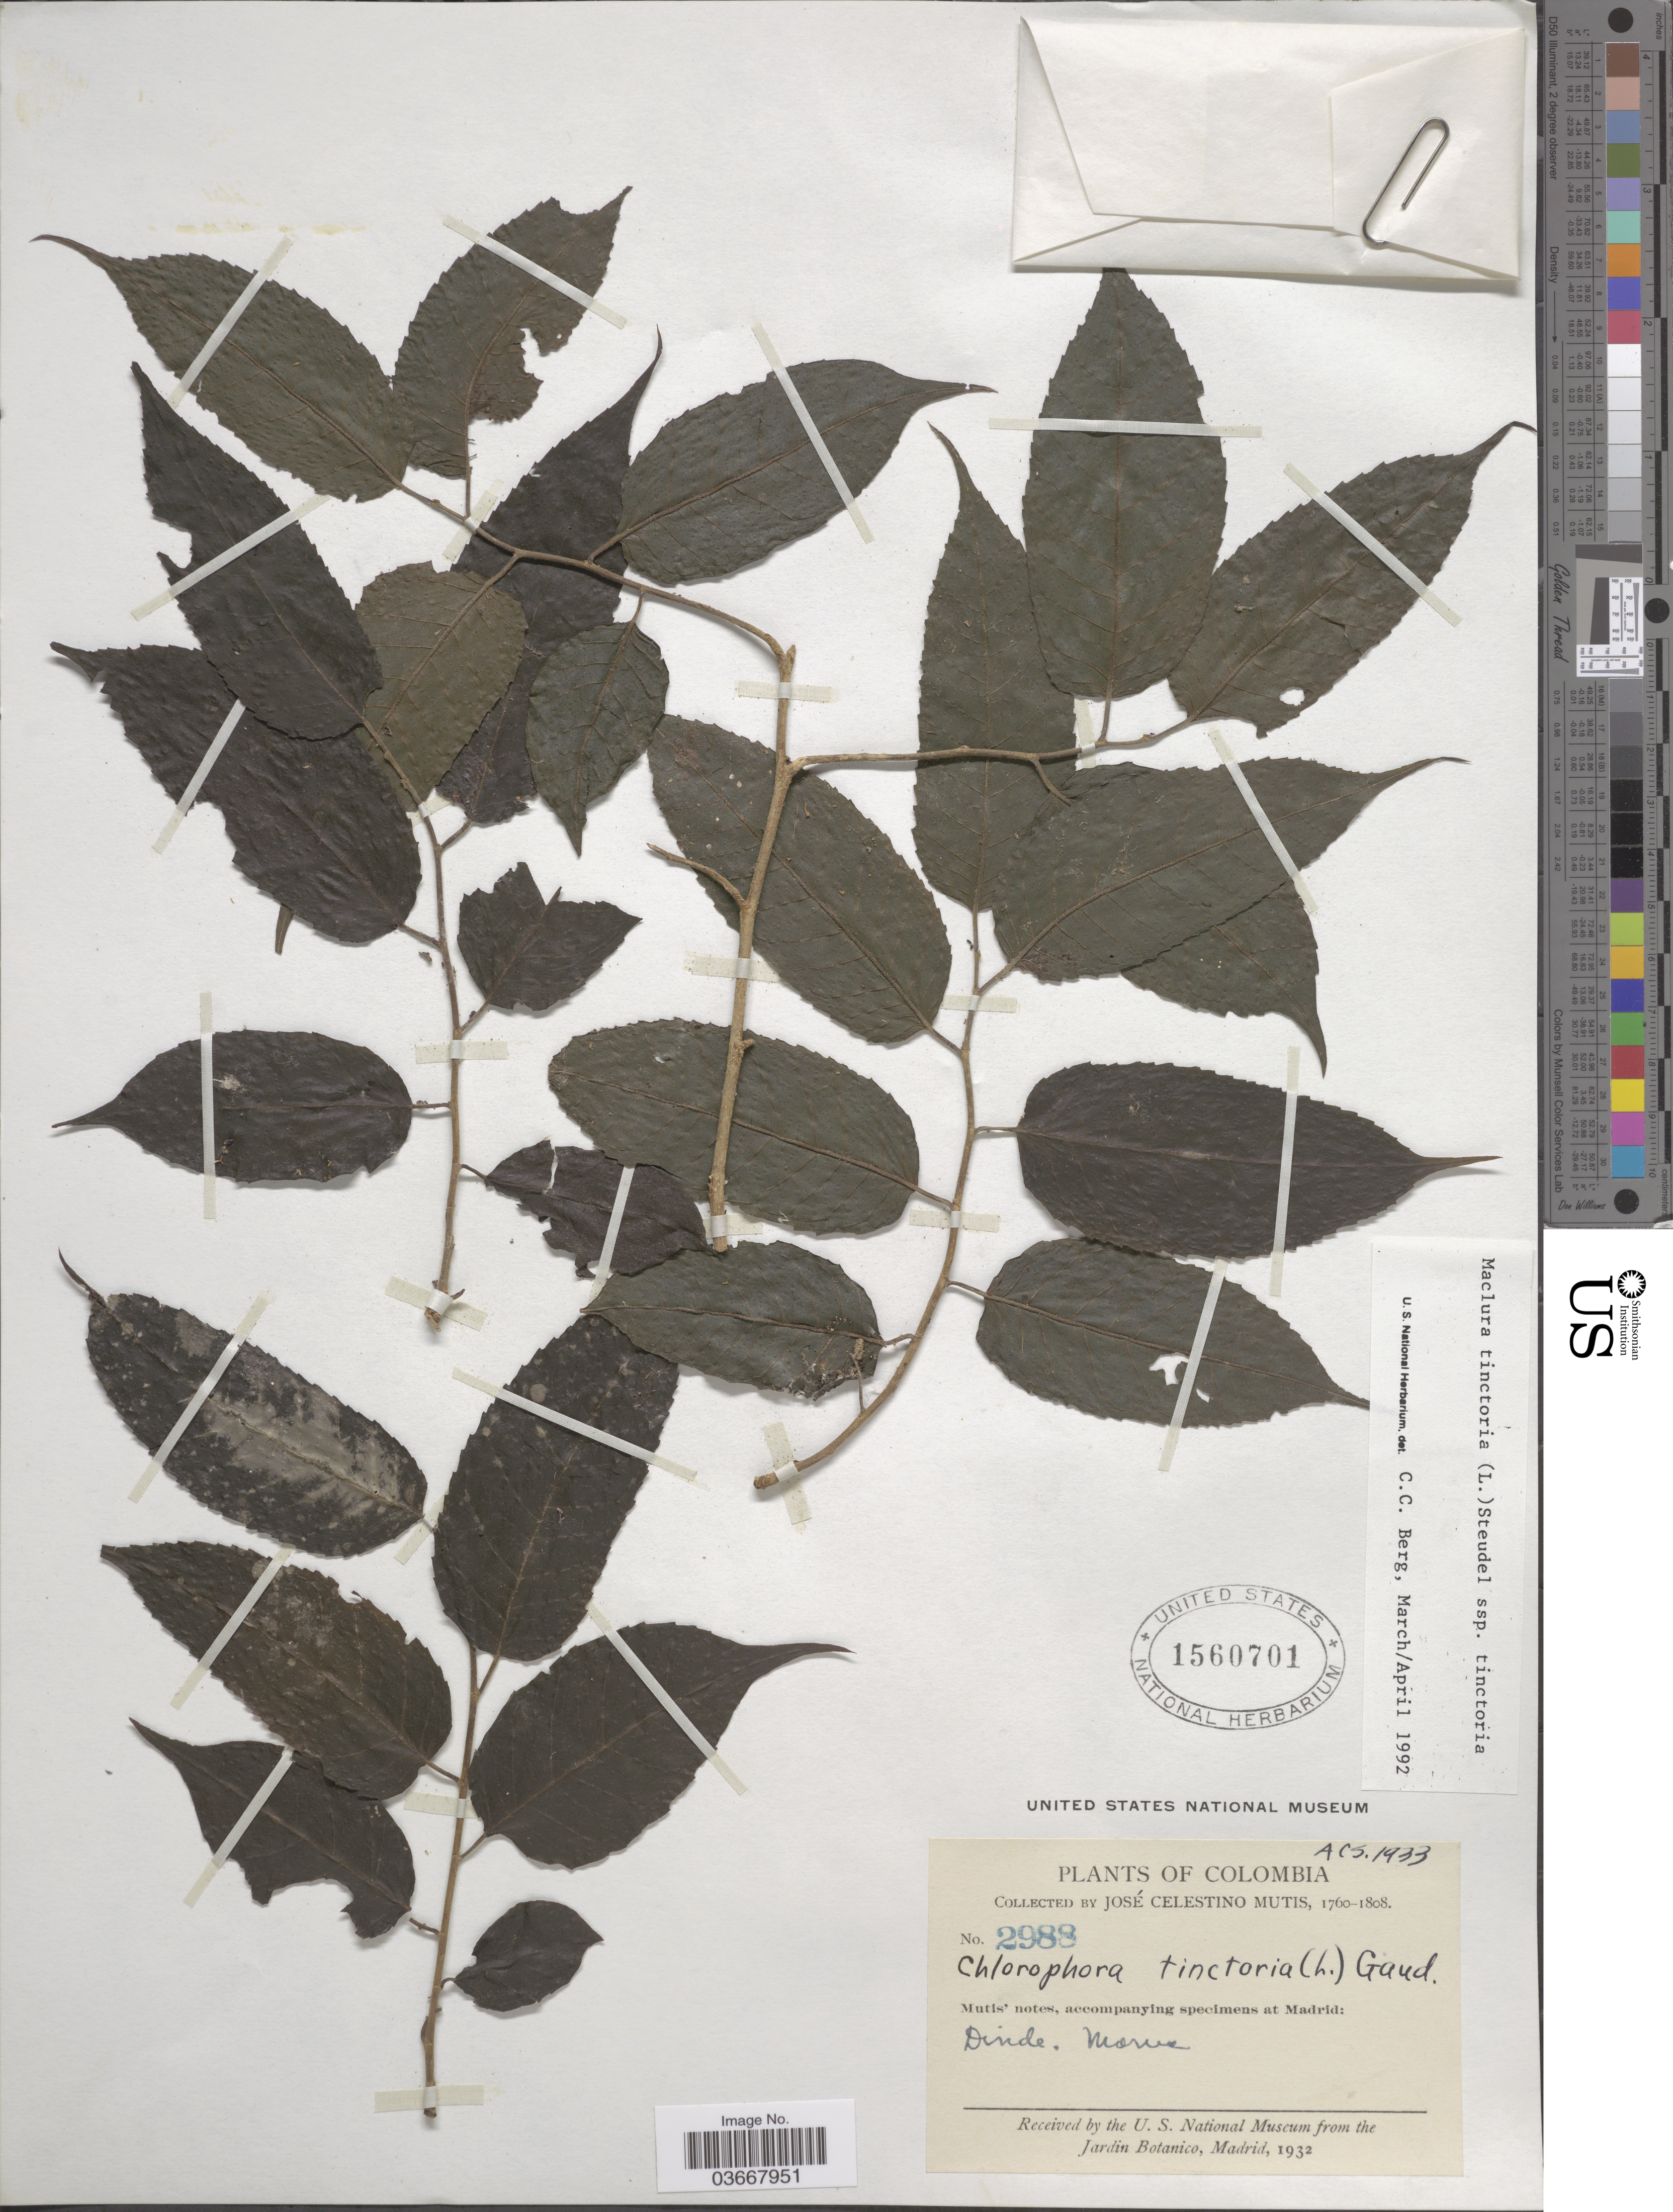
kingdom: Plantae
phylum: Tracheophyta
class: Magnoliopsida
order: Rosales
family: Moraceae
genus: Maclura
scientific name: Maclura tinctoria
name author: (L.) D. Don ex Steud.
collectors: J. C. B. Mutis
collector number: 2988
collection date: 1760/1808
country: Colombia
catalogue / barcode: US 1560701